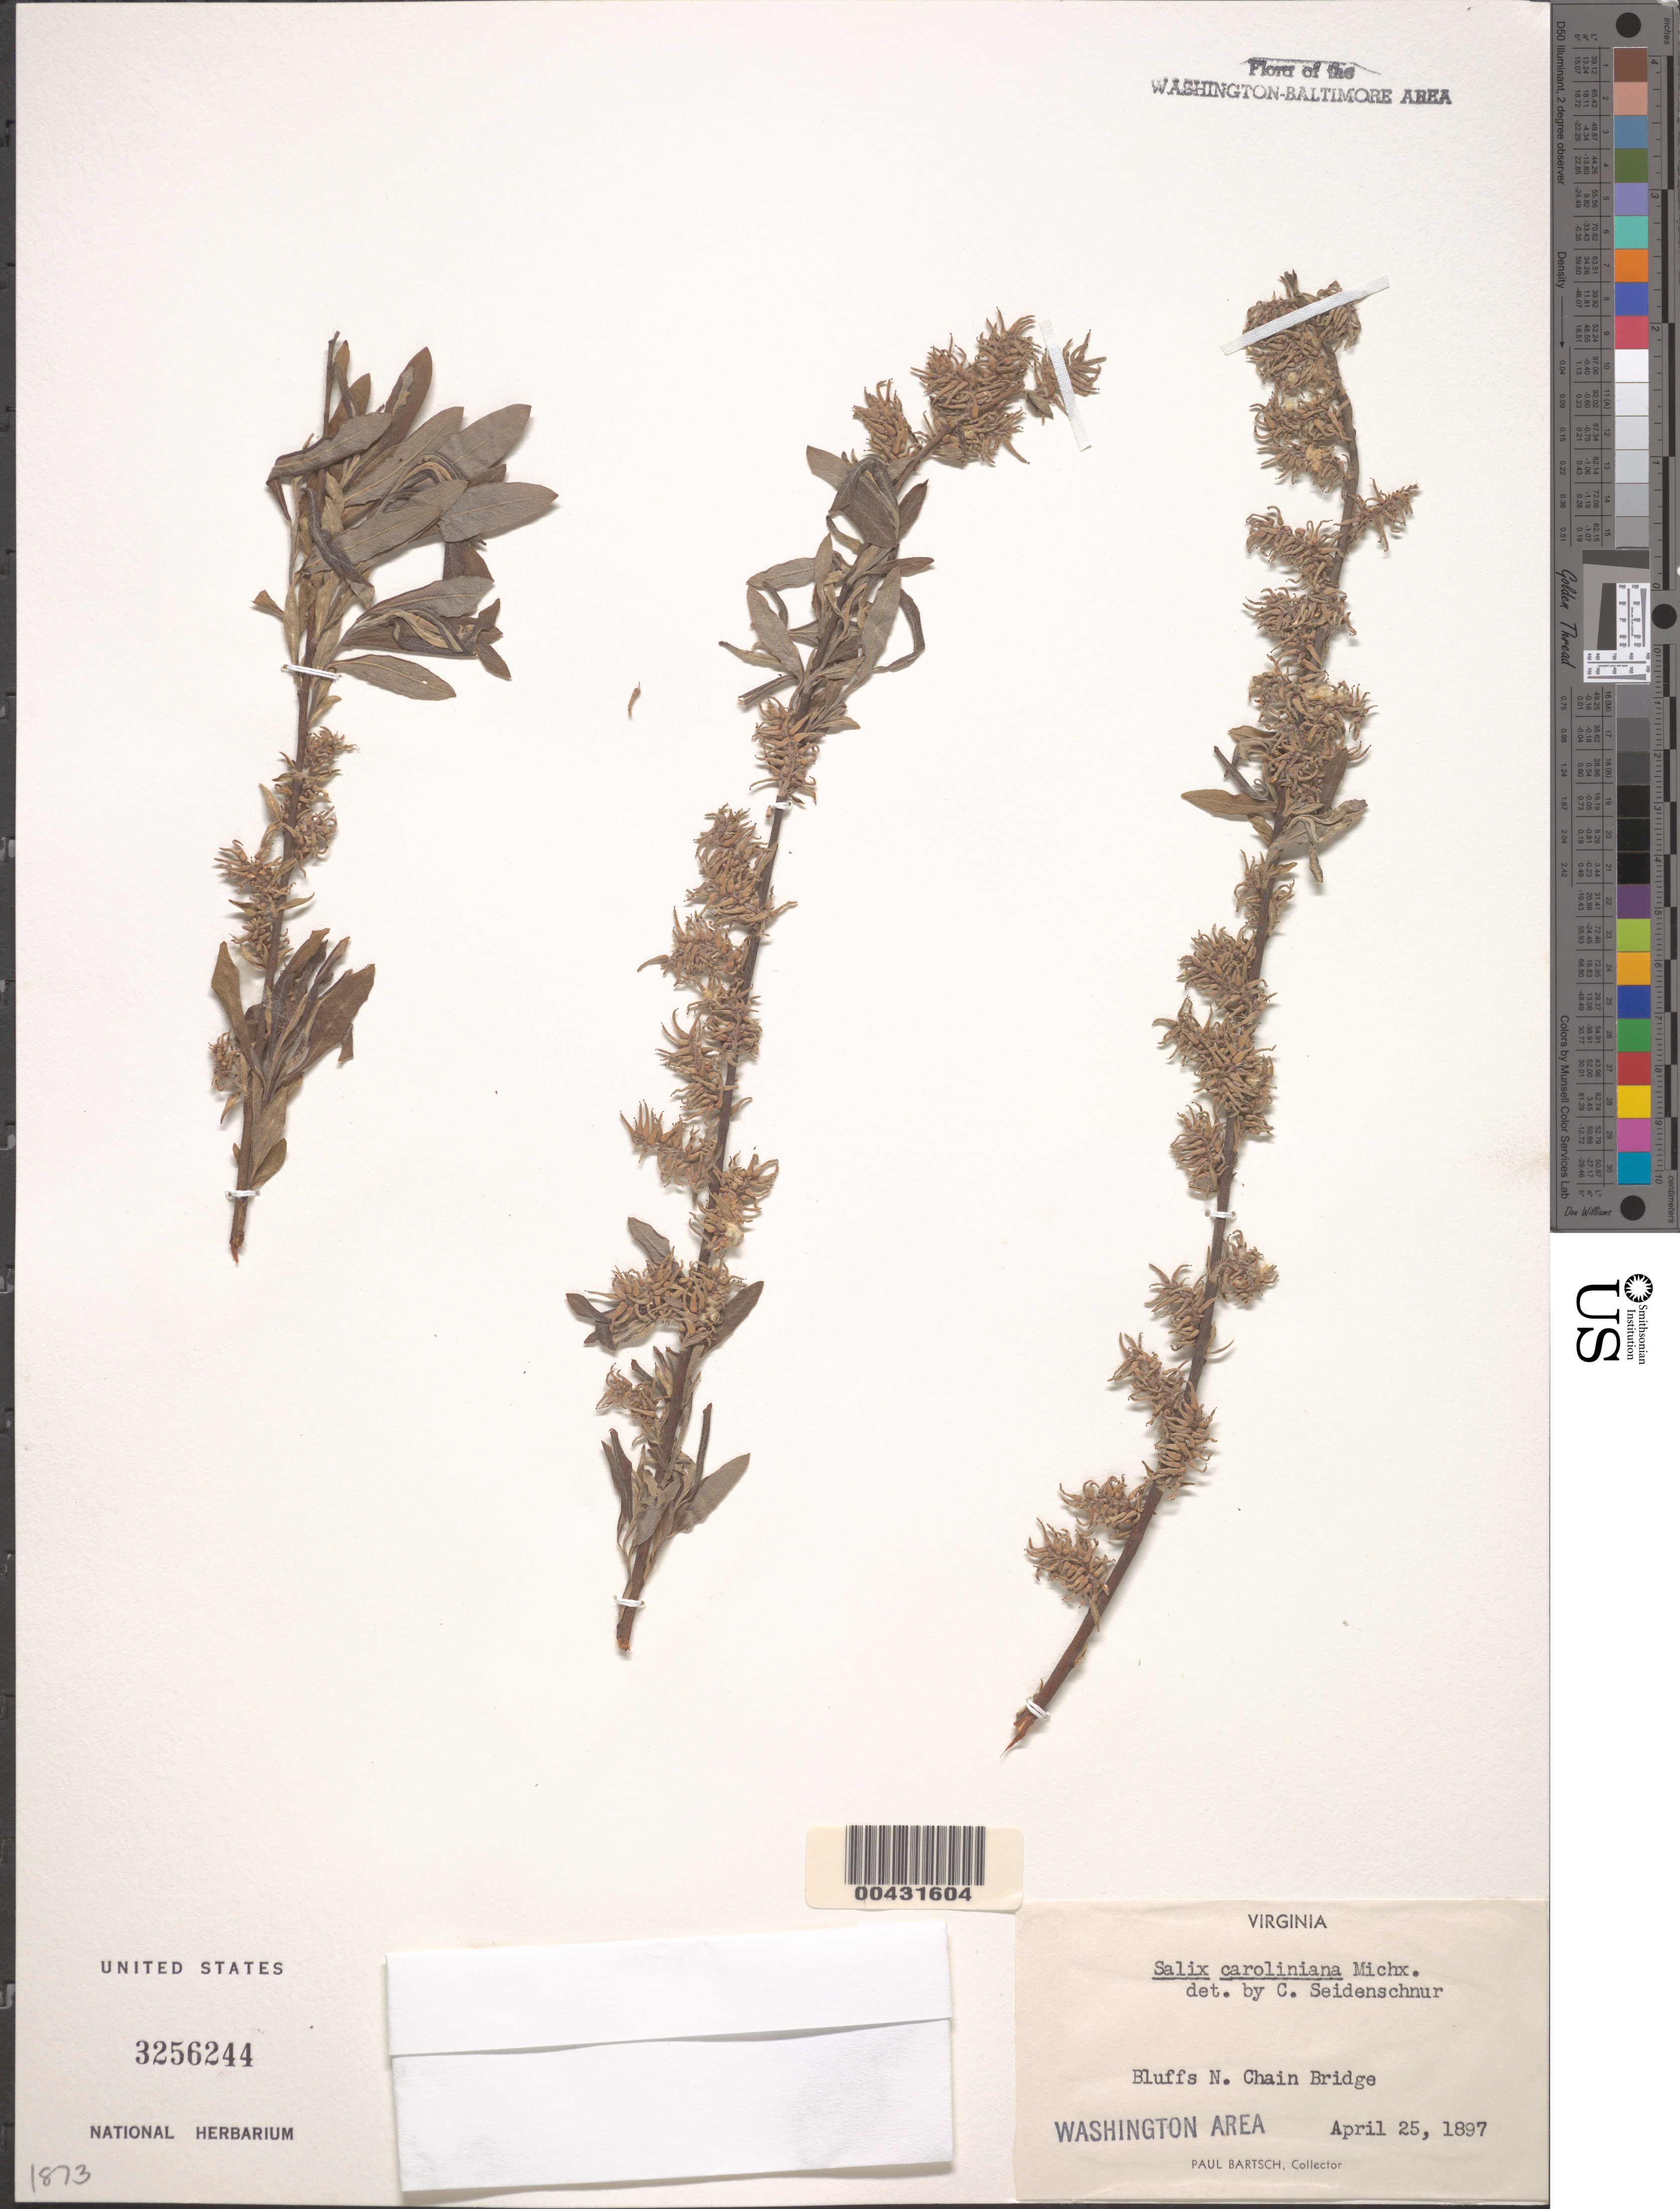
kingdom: Plantae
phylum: Tracheophyta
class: Magnoliopsida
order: Malpighiales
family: Salicaceae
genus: Salix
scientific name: Salix caroliniana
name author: Michx.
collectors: P. Bartsch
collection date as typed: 25 Apr 1897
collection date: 1897-04-25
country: United States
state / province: Virginia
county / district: Arlington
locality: N of Chain Bridge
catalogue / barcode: US 3256244